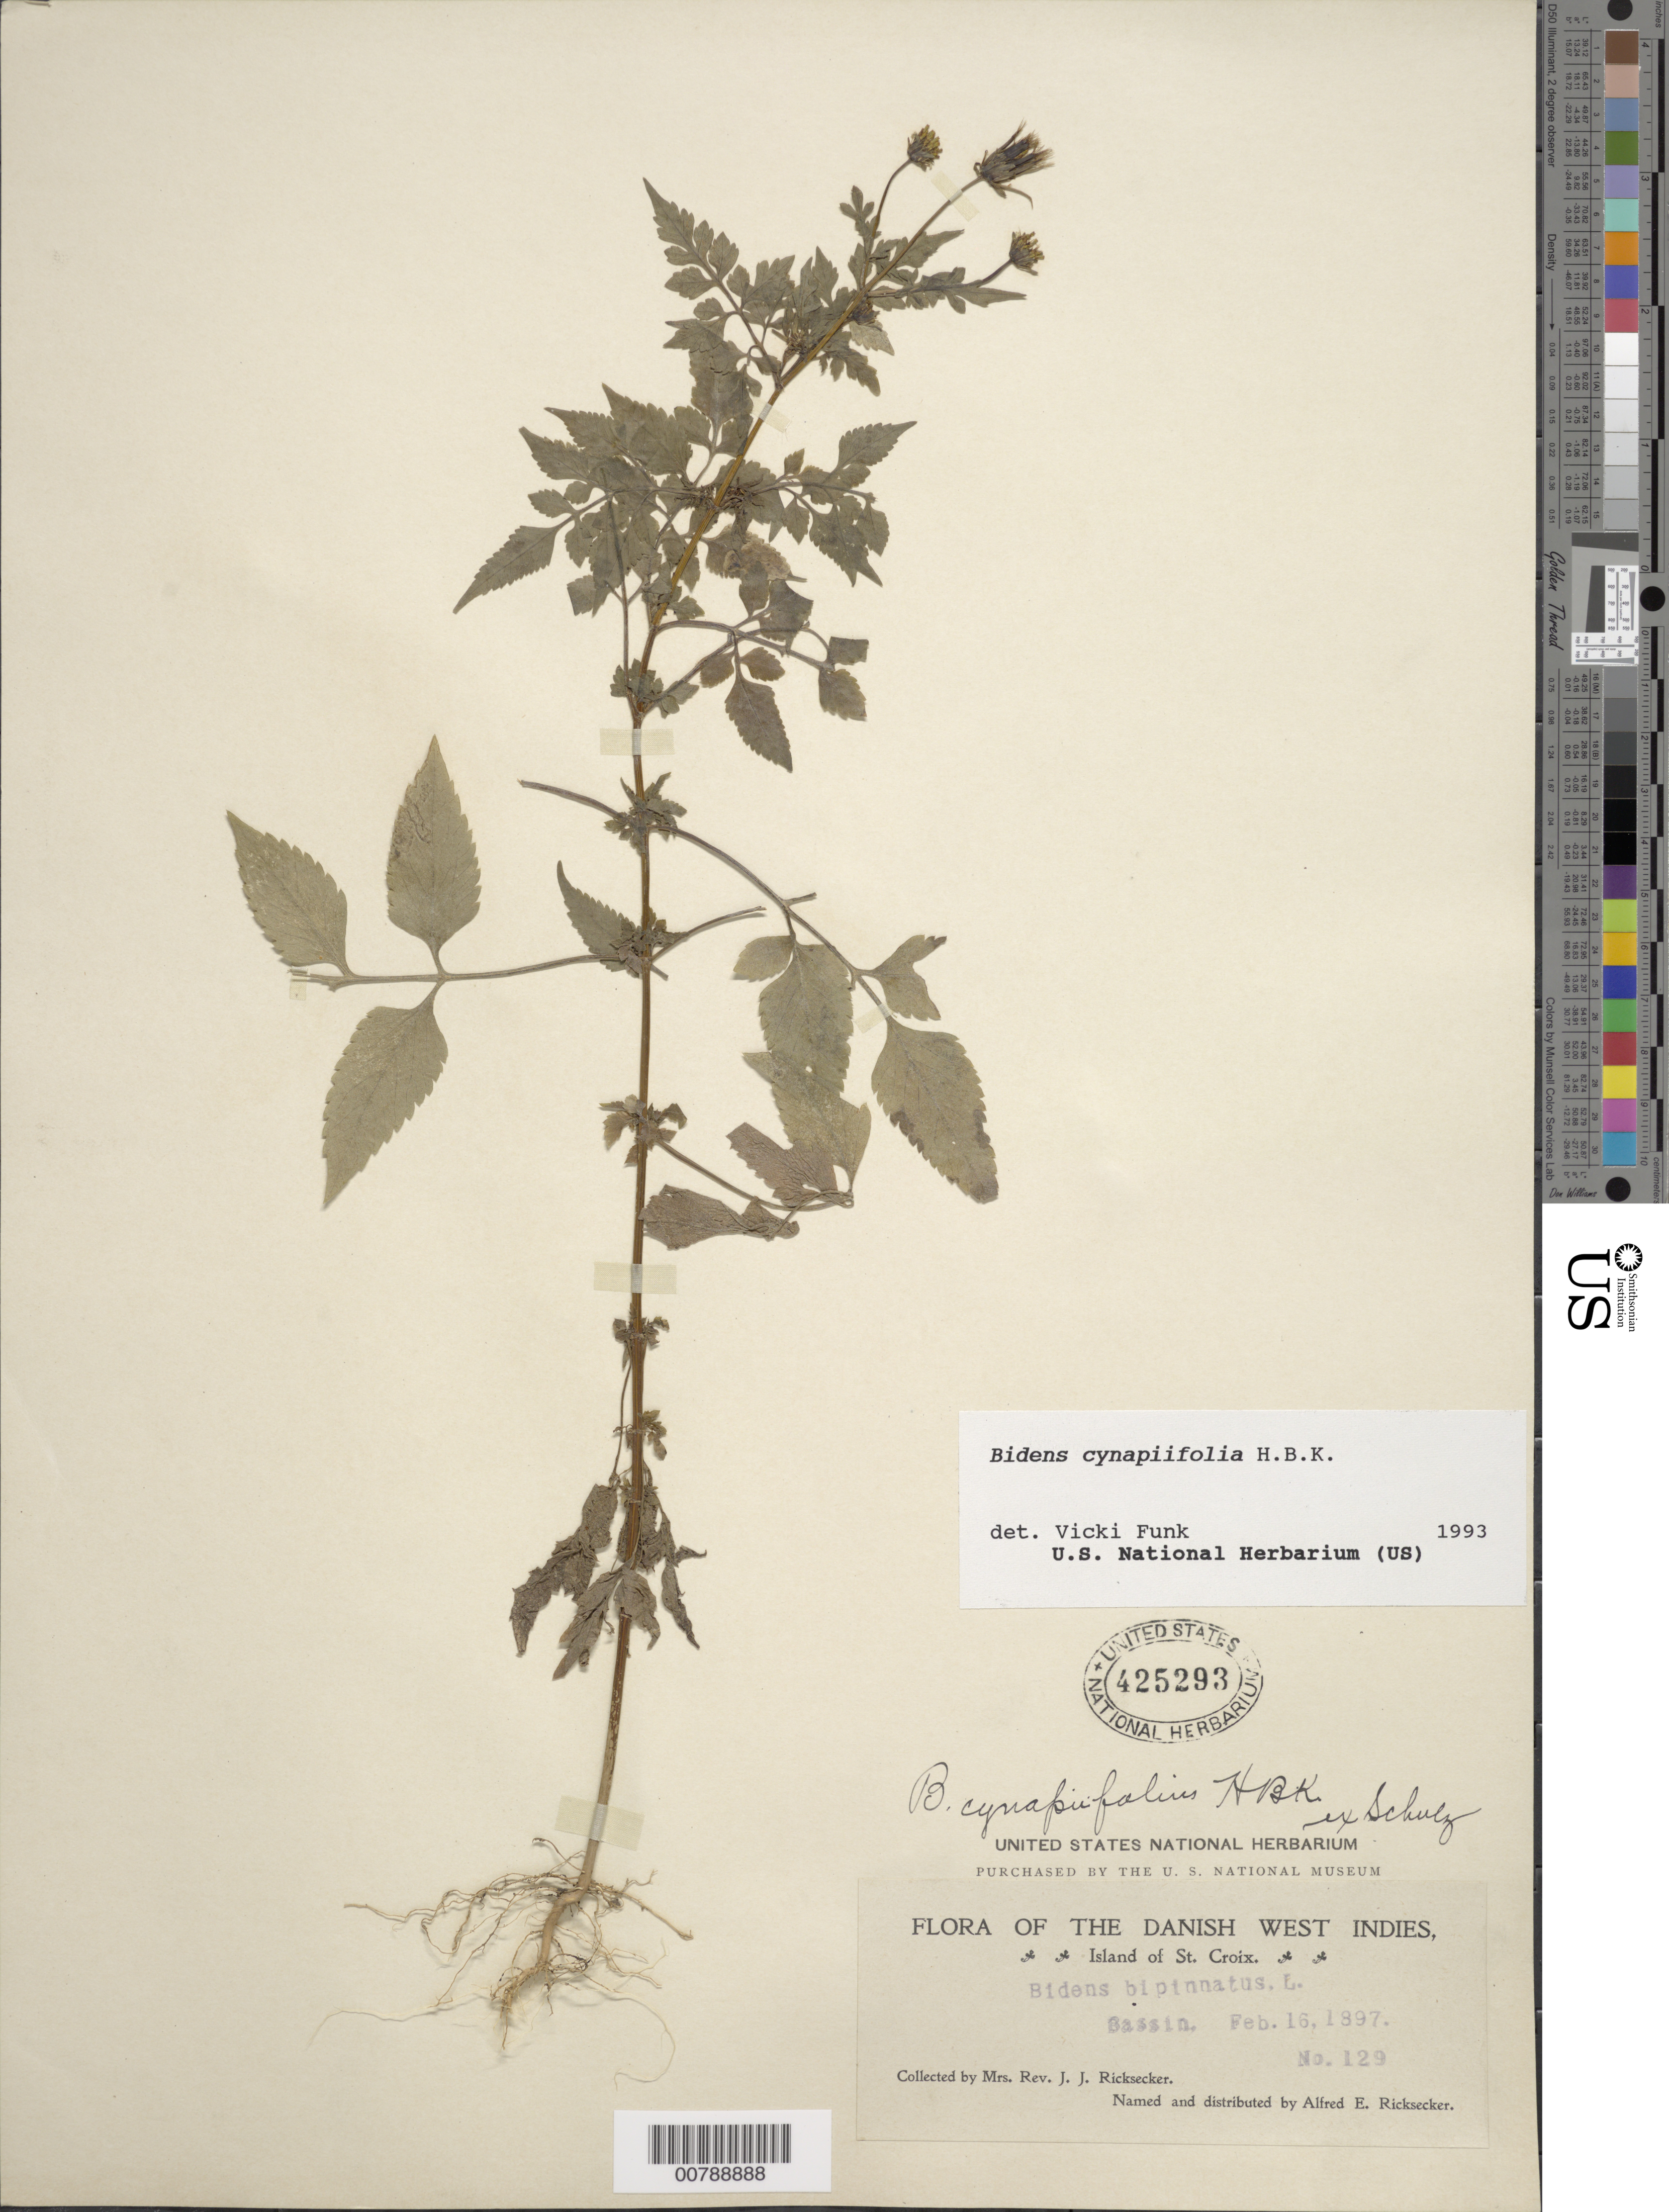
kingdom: Plantae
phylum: Tracheophyta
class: Magnoliopsida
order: Asterales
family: Asteraceae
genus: Bidens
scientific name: Bidens cynapiifolia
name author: Kunth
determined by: Funk, Vicki A., (BOT), Smithsonian Institution - National Museum of Natural History (UNITED STATES)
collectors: L. A. Ricksecker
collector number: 129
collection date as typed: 16 Feb 1897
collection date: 1897-02-16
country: U.S. Virgin Islands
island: St. Croix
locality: Bassin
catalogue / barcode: US 425293